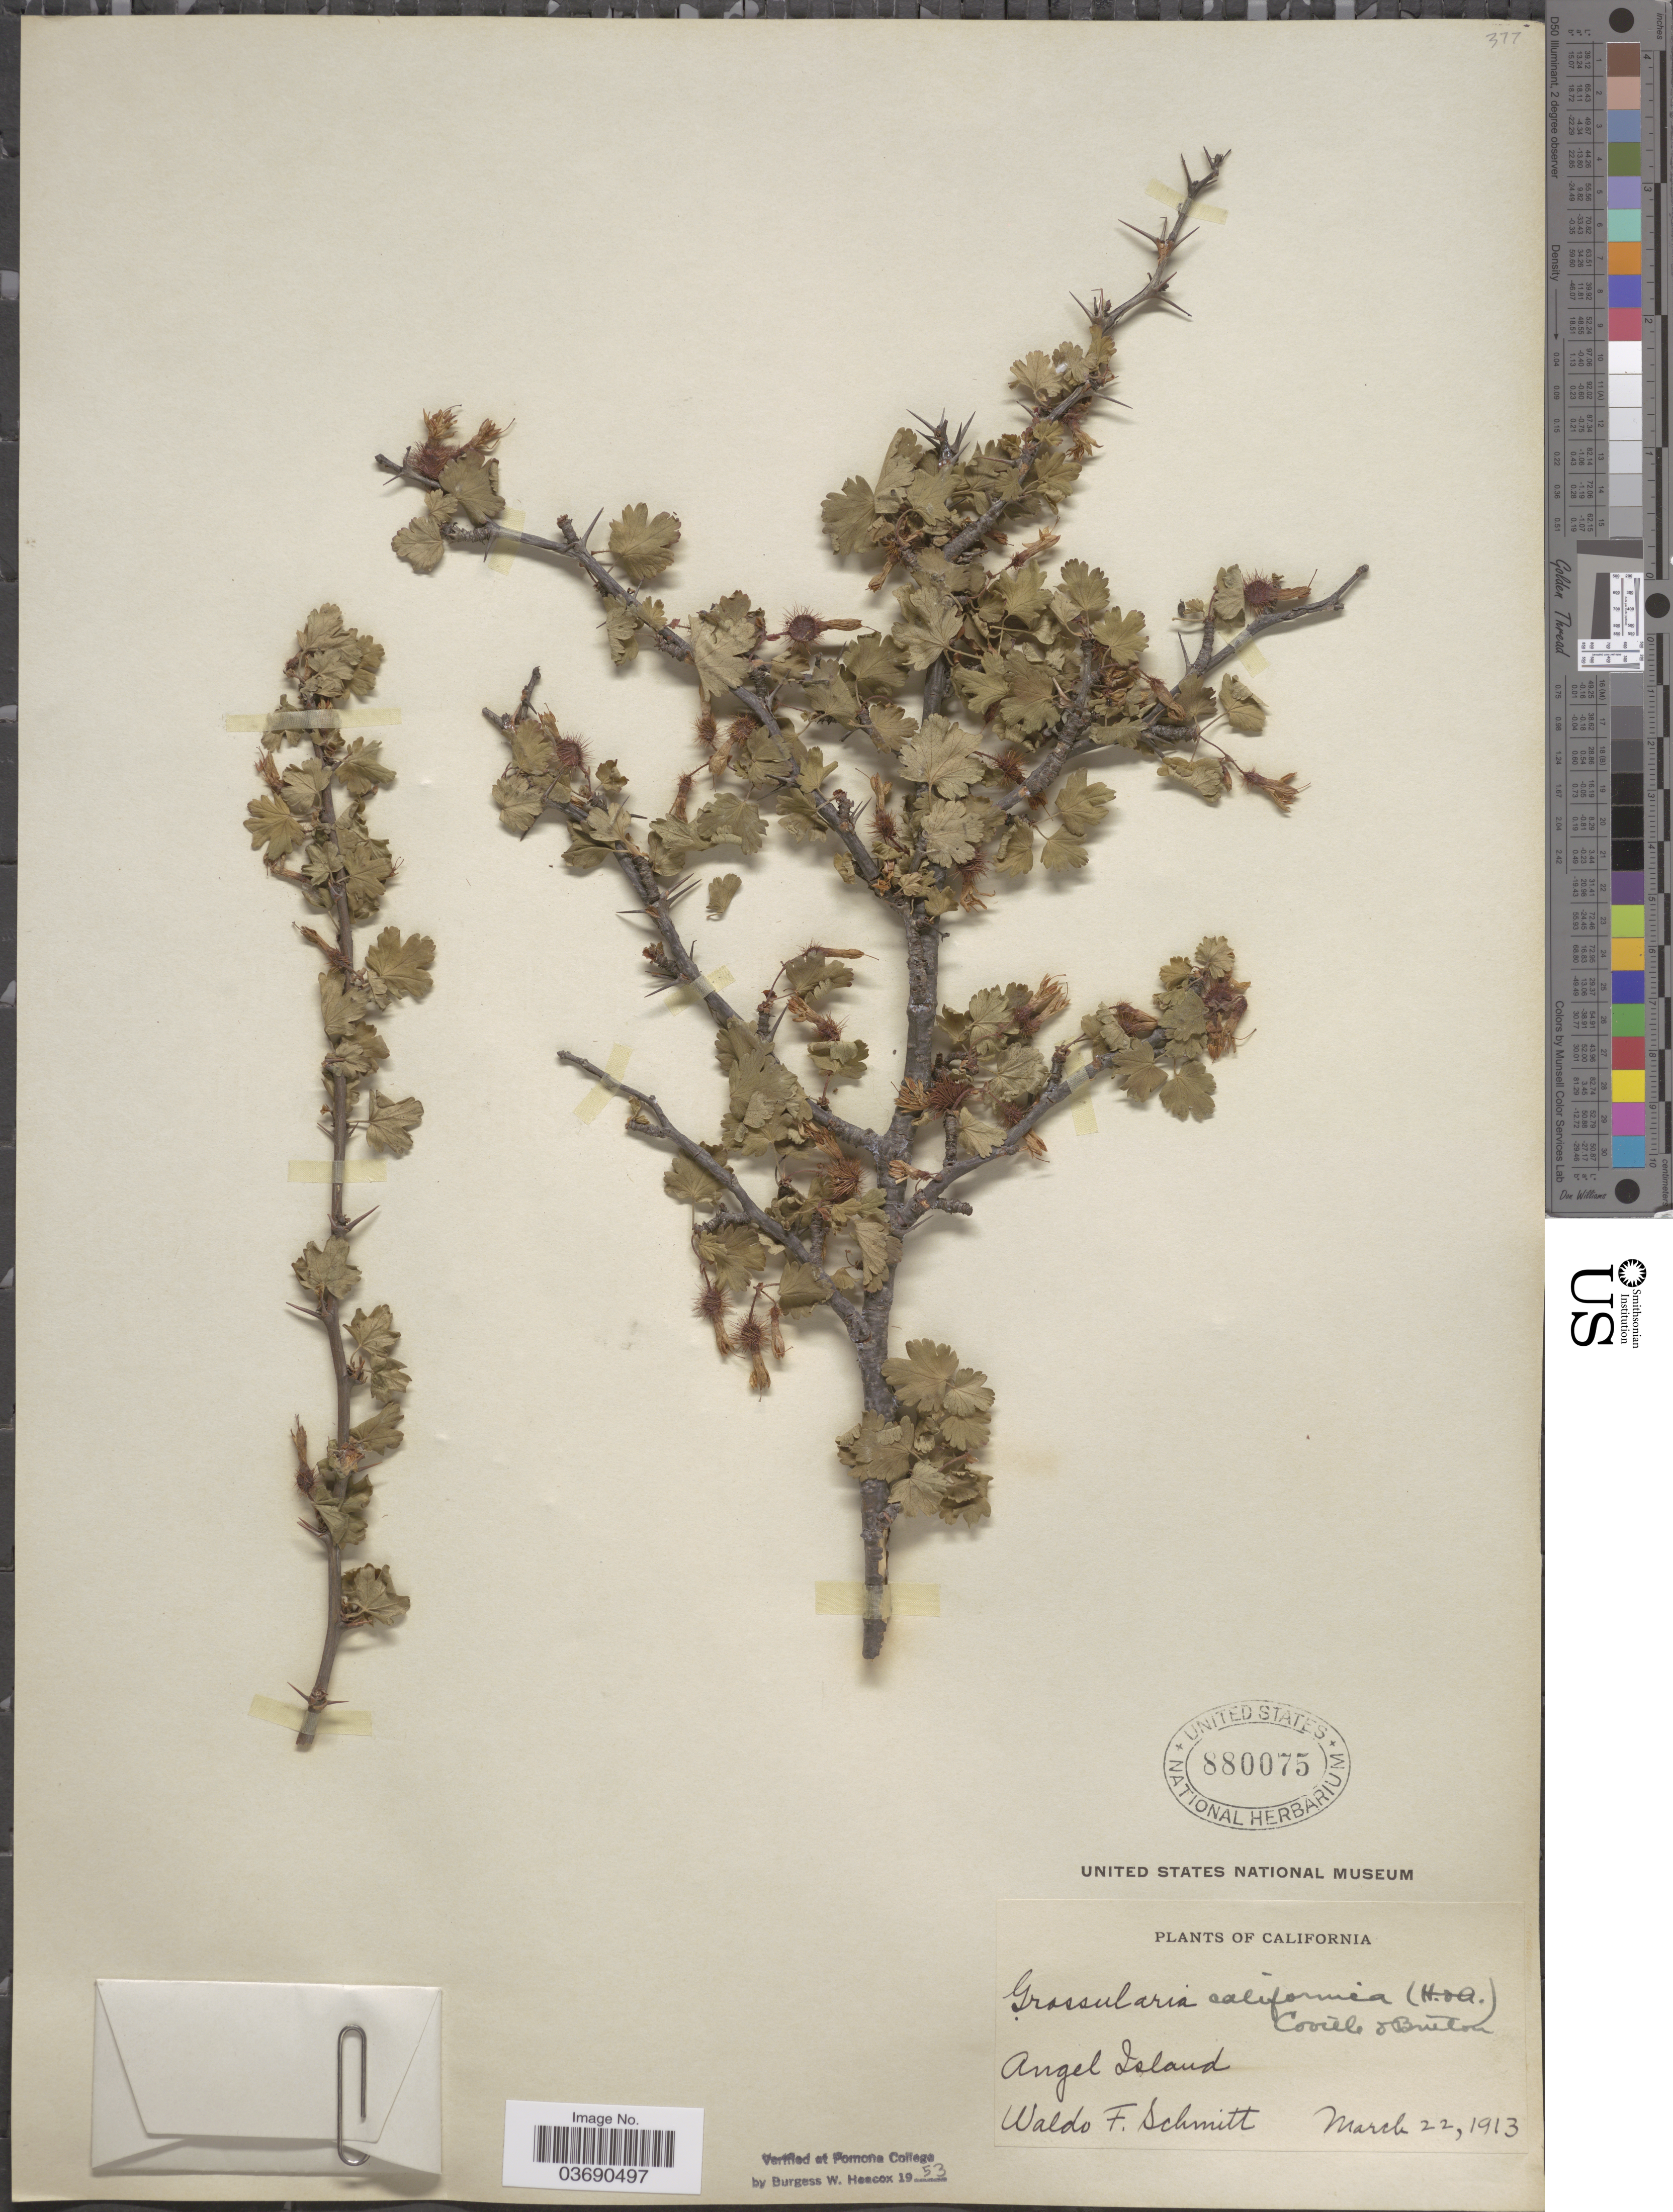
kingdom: Plantae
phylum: Tracheophyta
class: Magnoliopsida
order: Saxifragales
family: Grossulariaceae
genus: Ribes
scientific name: Ribes californicum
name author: Hook. & Arn.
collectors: W. F. Schmitt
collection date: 1913-03-22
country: United States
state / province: California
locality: Angel Island.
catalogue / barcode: US 880075